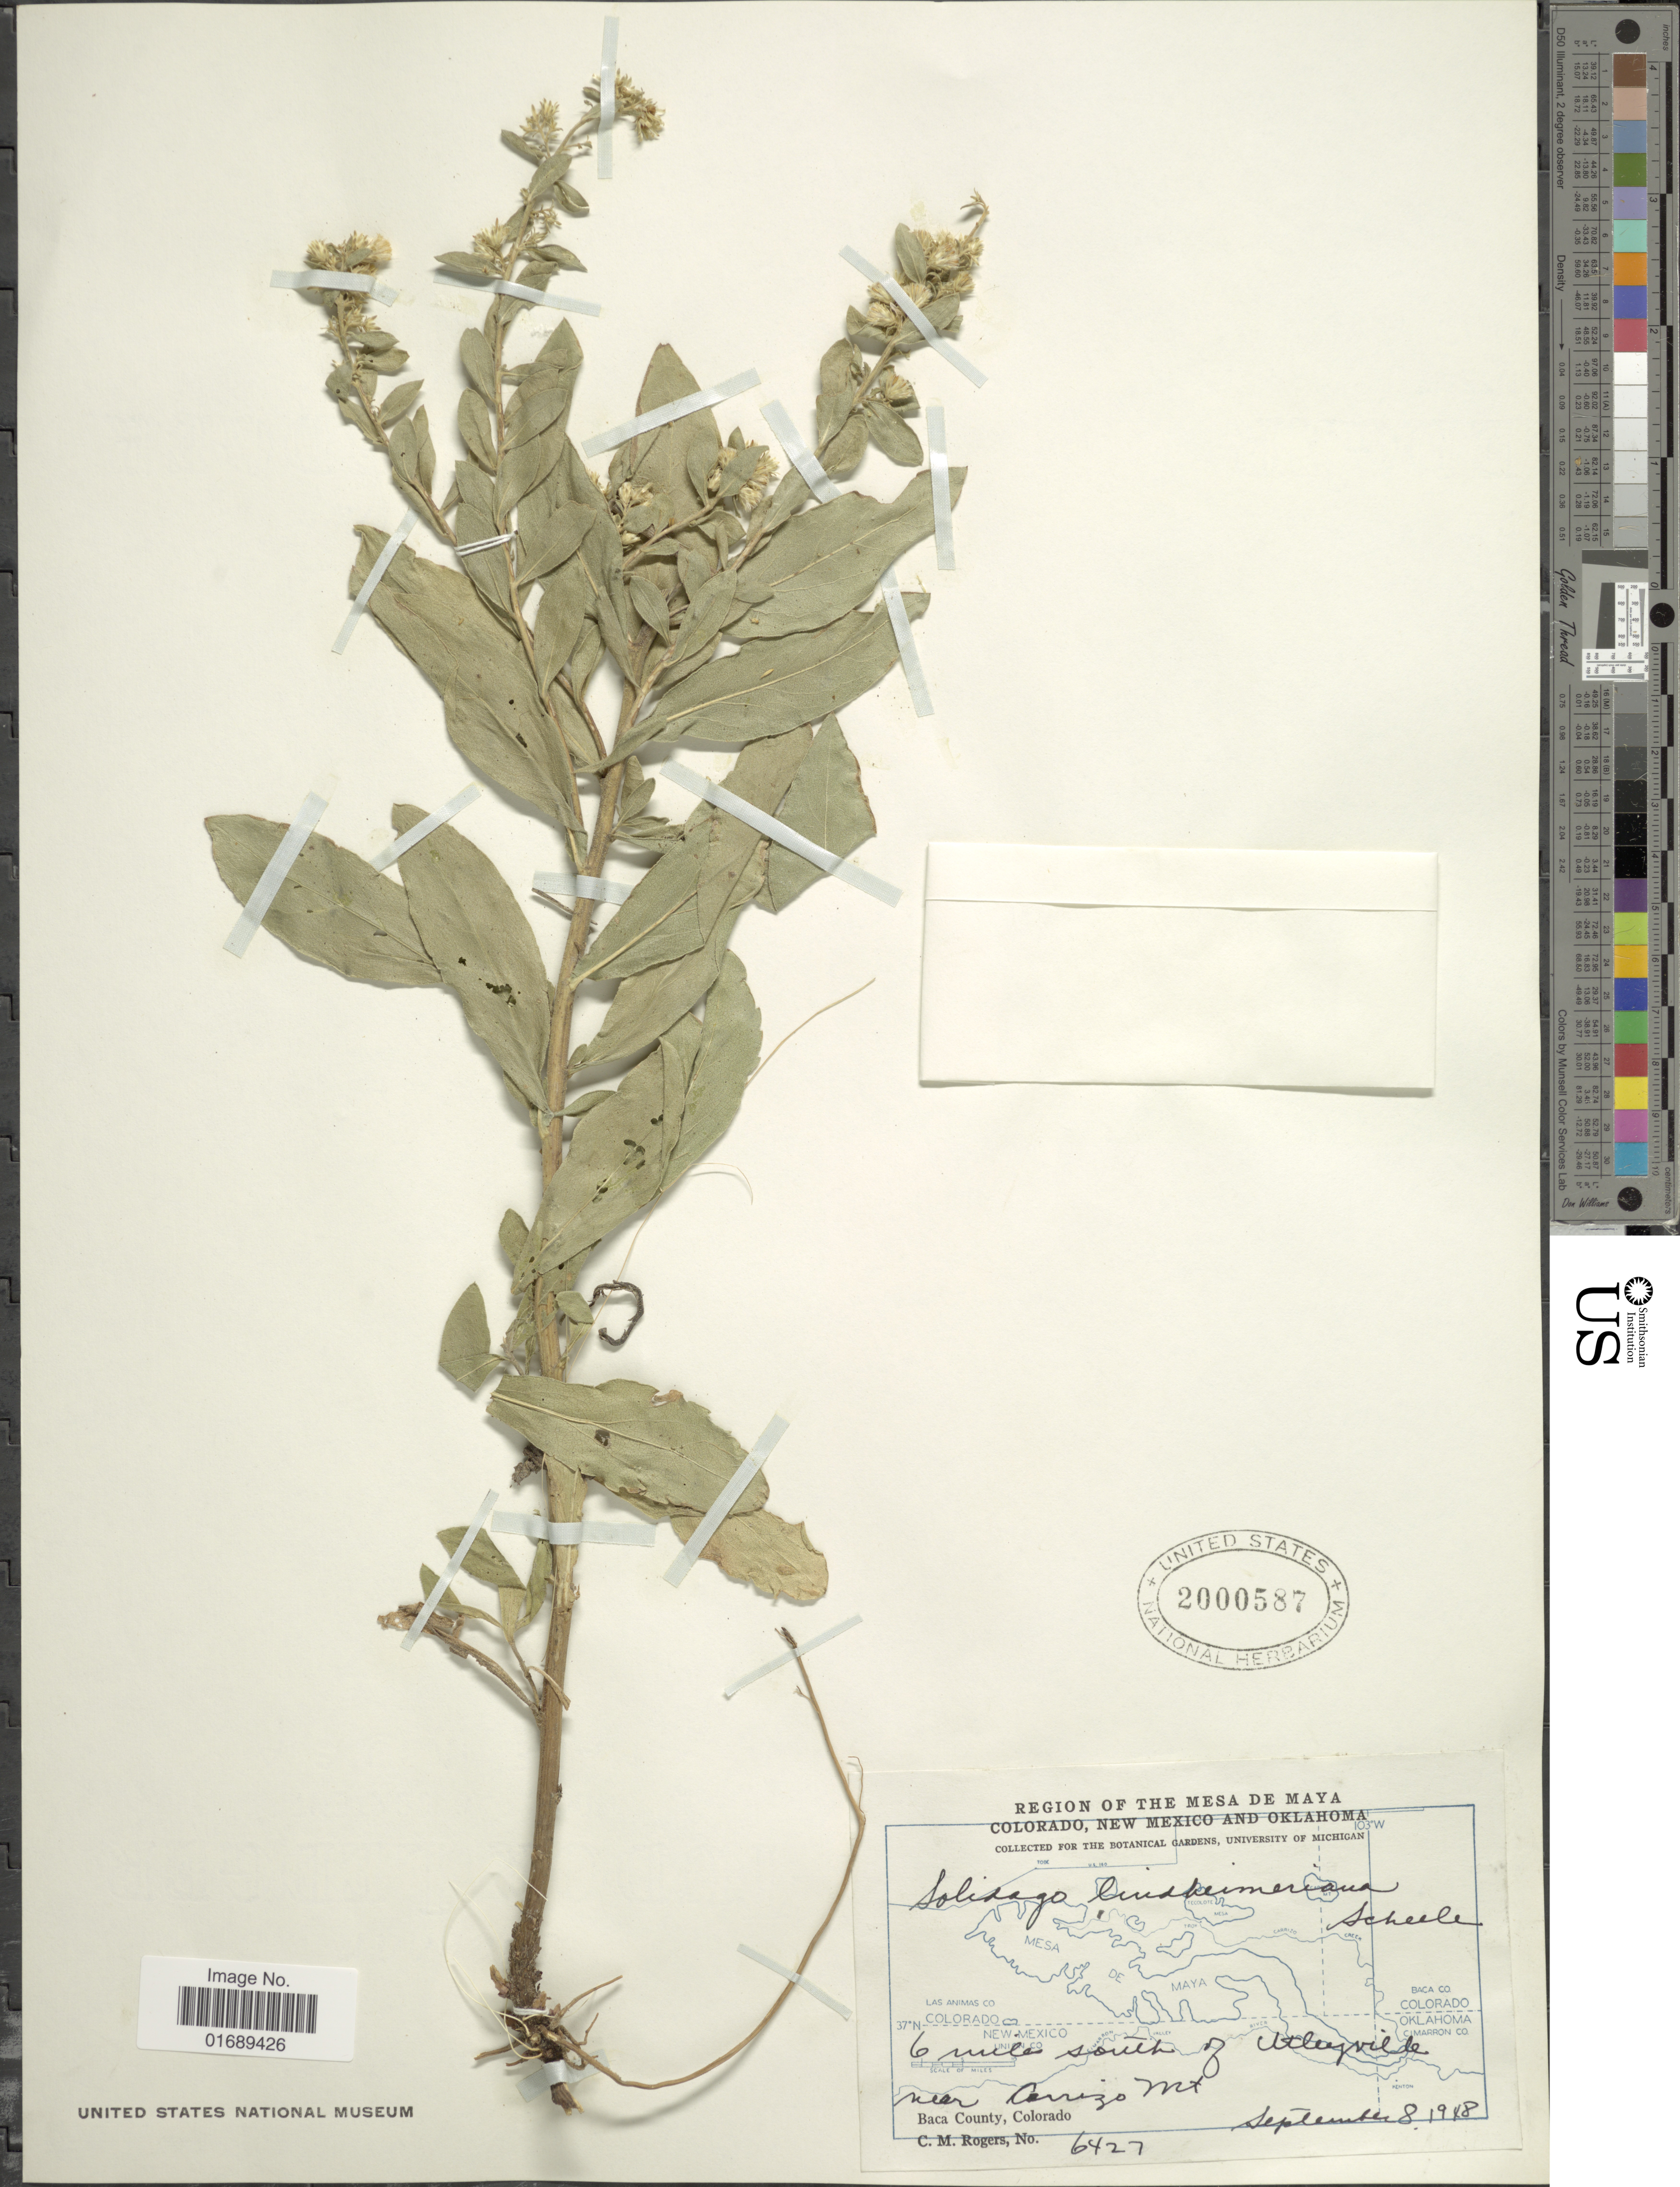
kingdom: Plantae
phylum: Tracheophyta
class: Magnoliopsida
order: Asterales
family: Asteraceae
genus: Solidago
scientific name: Solidago petiolaris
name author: Aiton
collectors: C. M. Rogers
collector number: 6427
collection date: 1918-09-08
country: United States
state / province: Colorado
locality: Region of The Mesa de Maya Colorado, New Mexico and Oklahoma, 6 mile south of Utleyville near Carrizo Mt, Baca County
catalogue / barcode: US 2000587